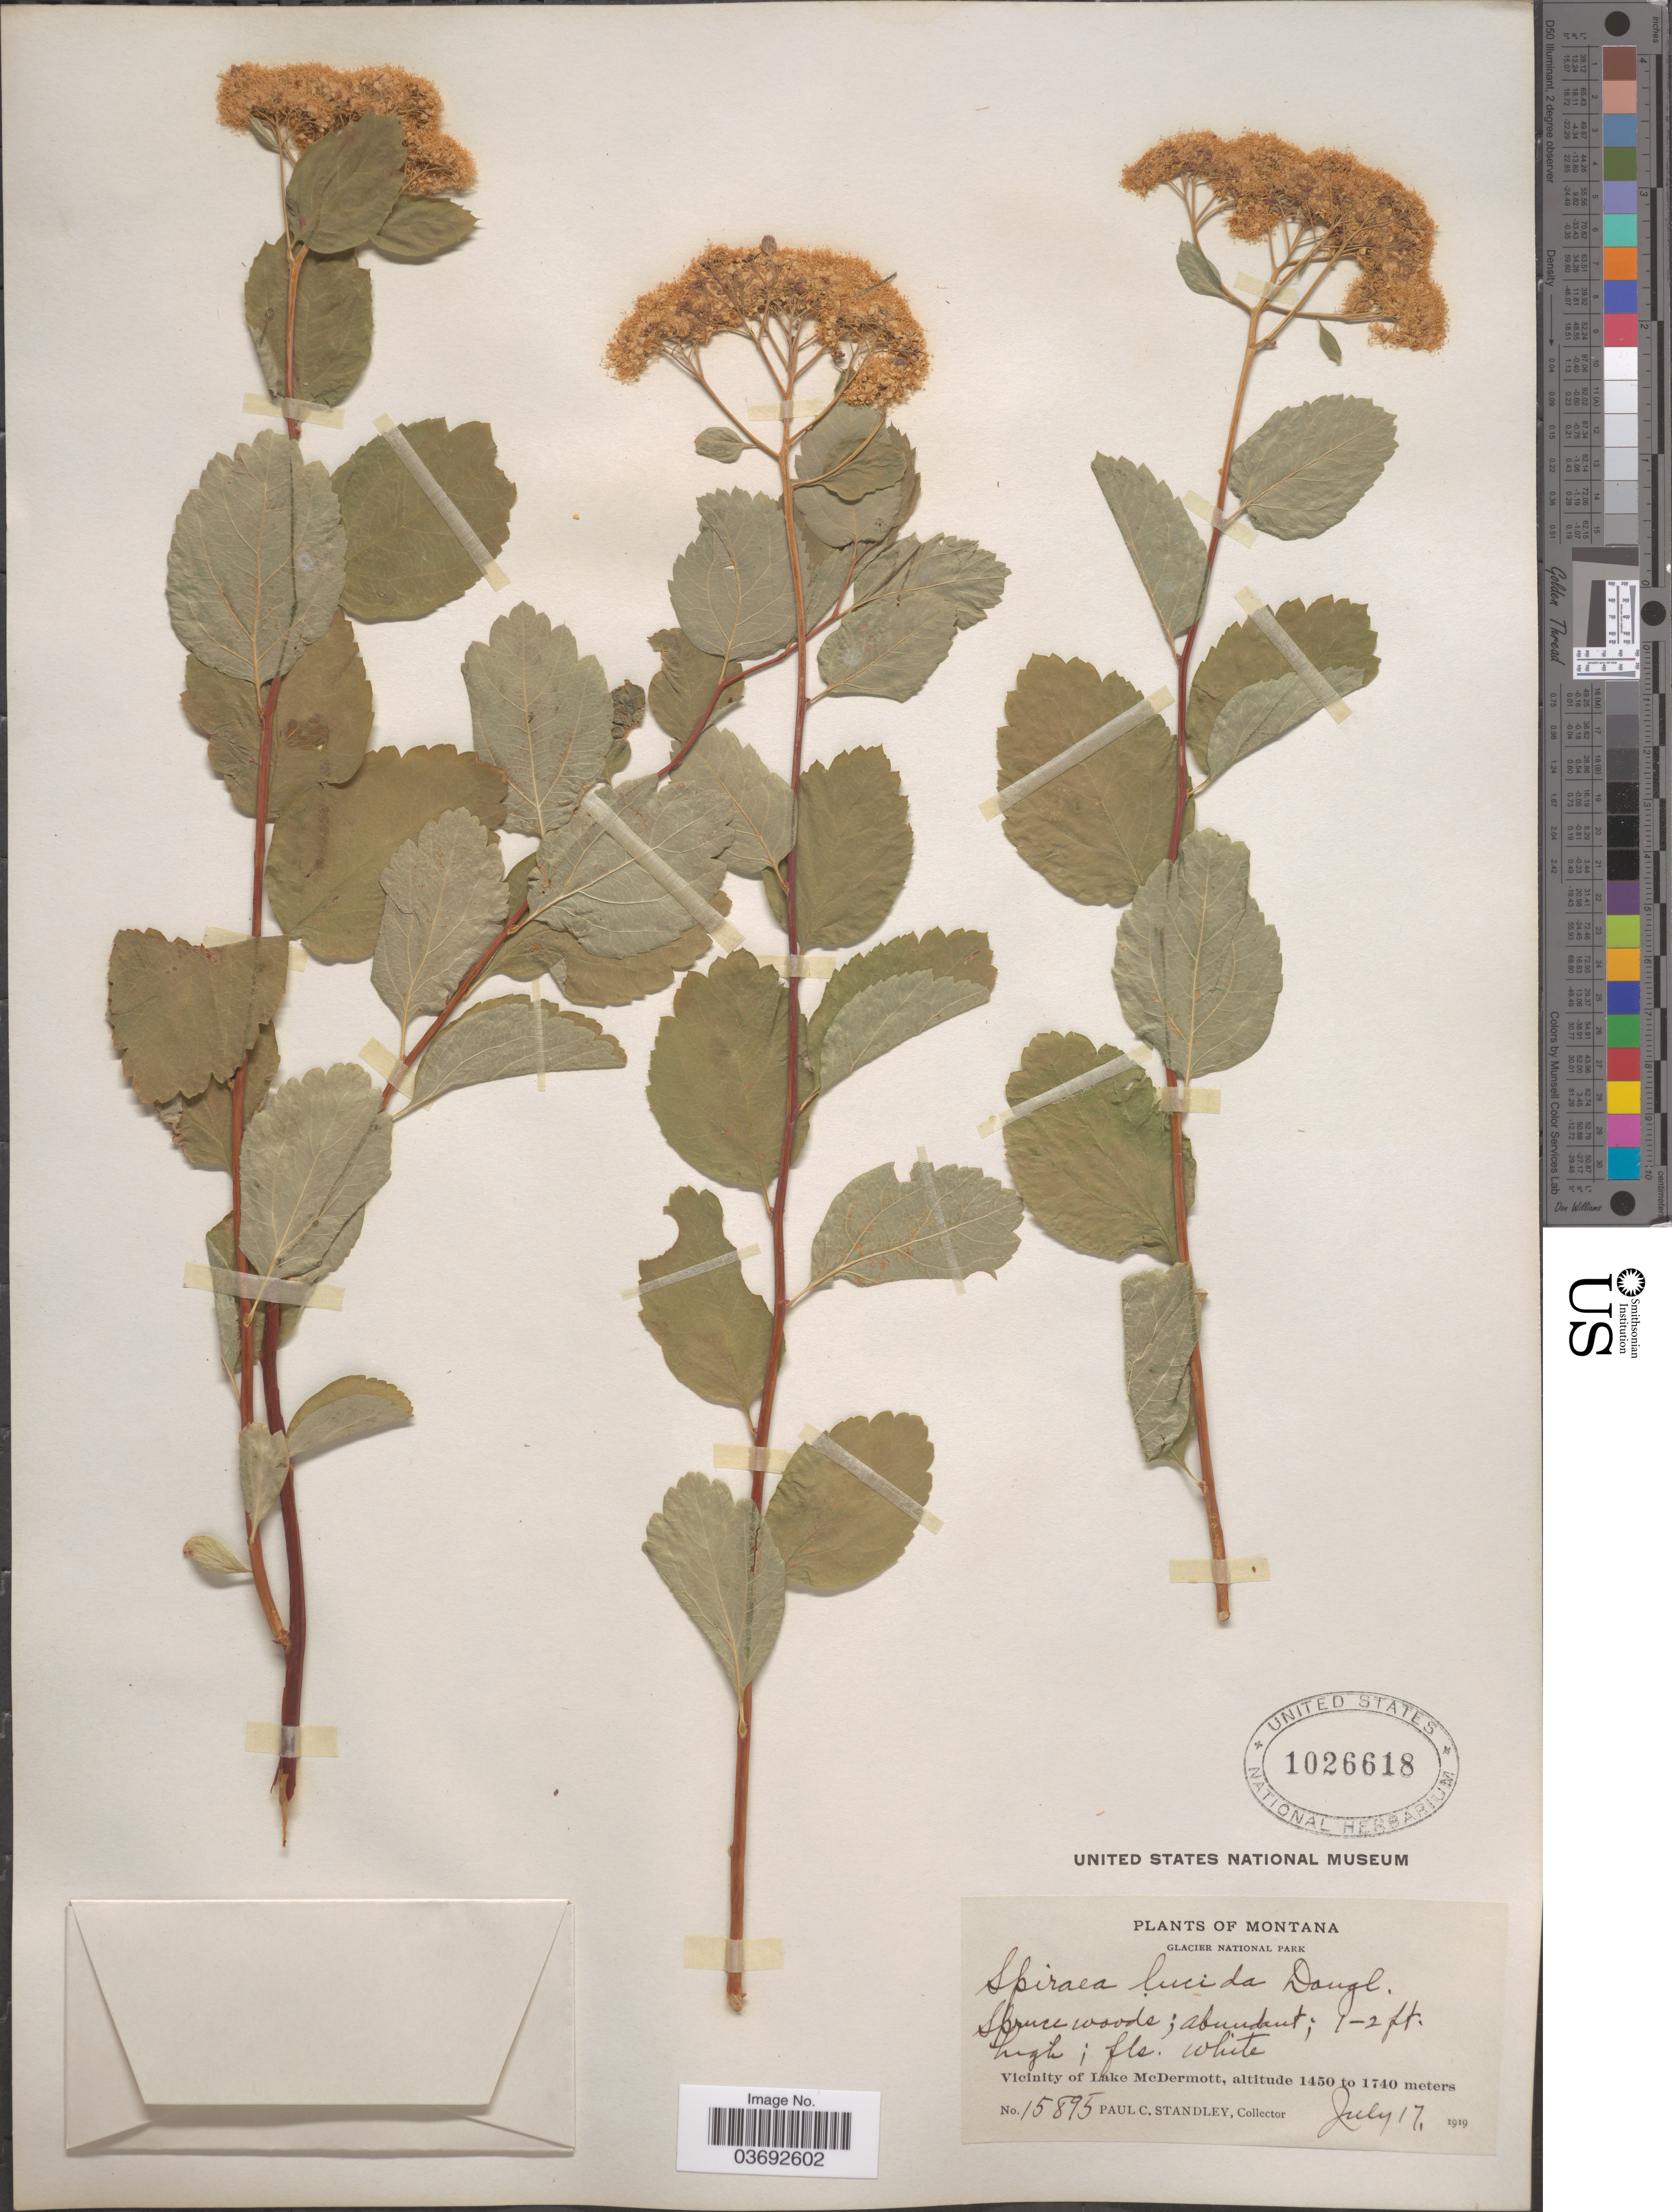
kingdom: Plantae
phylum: Tracheophyta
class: Magnoliopsida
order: Rosales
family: Rosaceae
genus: Spiraea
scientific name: Spiraea lucida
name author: Douglas ex Greene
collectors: P. C. Standley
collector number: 15895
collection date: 1919-07-17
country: United States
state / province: Montana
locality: Glacier National Park. Vicinity of Lake McDermott.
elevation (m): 1450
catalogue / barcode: US 1026618